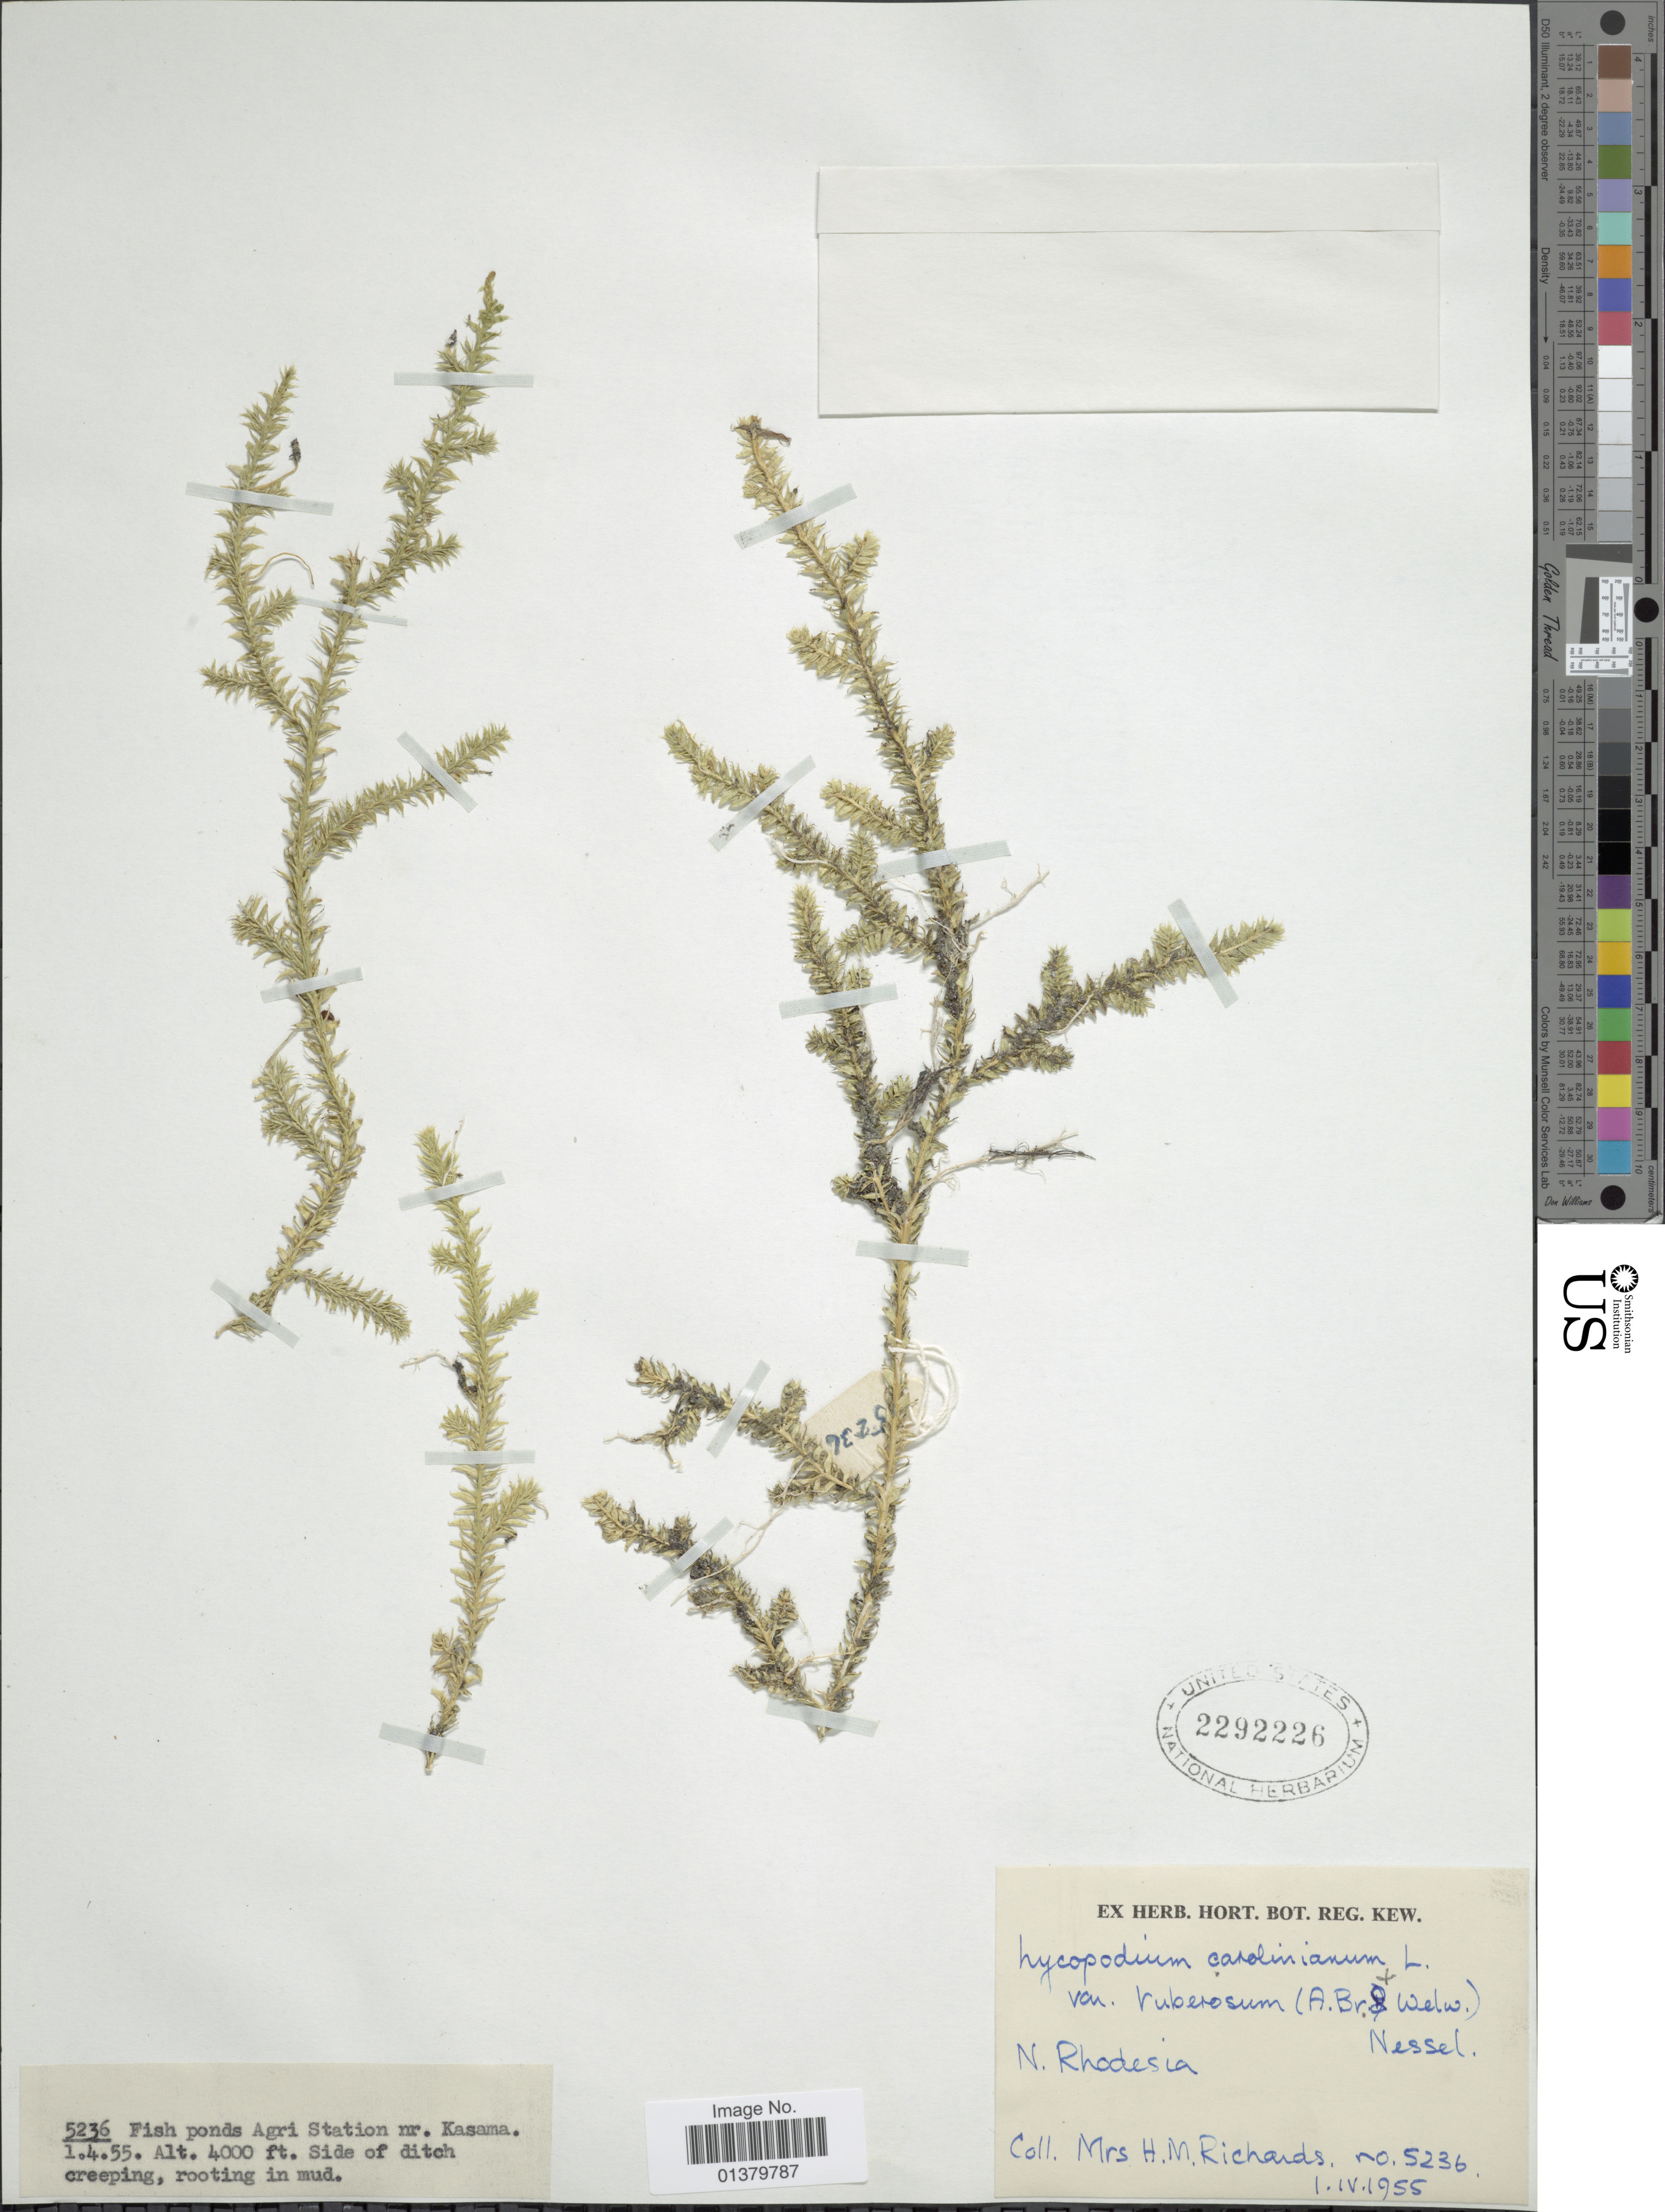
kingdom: Plantae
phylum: Tracheophyta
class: Lycopodiopsida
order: Lycopodiales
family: Lycopodiaceae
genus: Pseudolycopodiella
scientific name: Pseudolycopodiella caroliniana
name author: (L.) Holub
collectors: H. Richards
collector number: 5236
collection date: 1955-04-01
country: Zambia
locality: Fish ponds Agri Station nr Kasama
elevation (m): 1219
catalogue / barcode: US 2292226